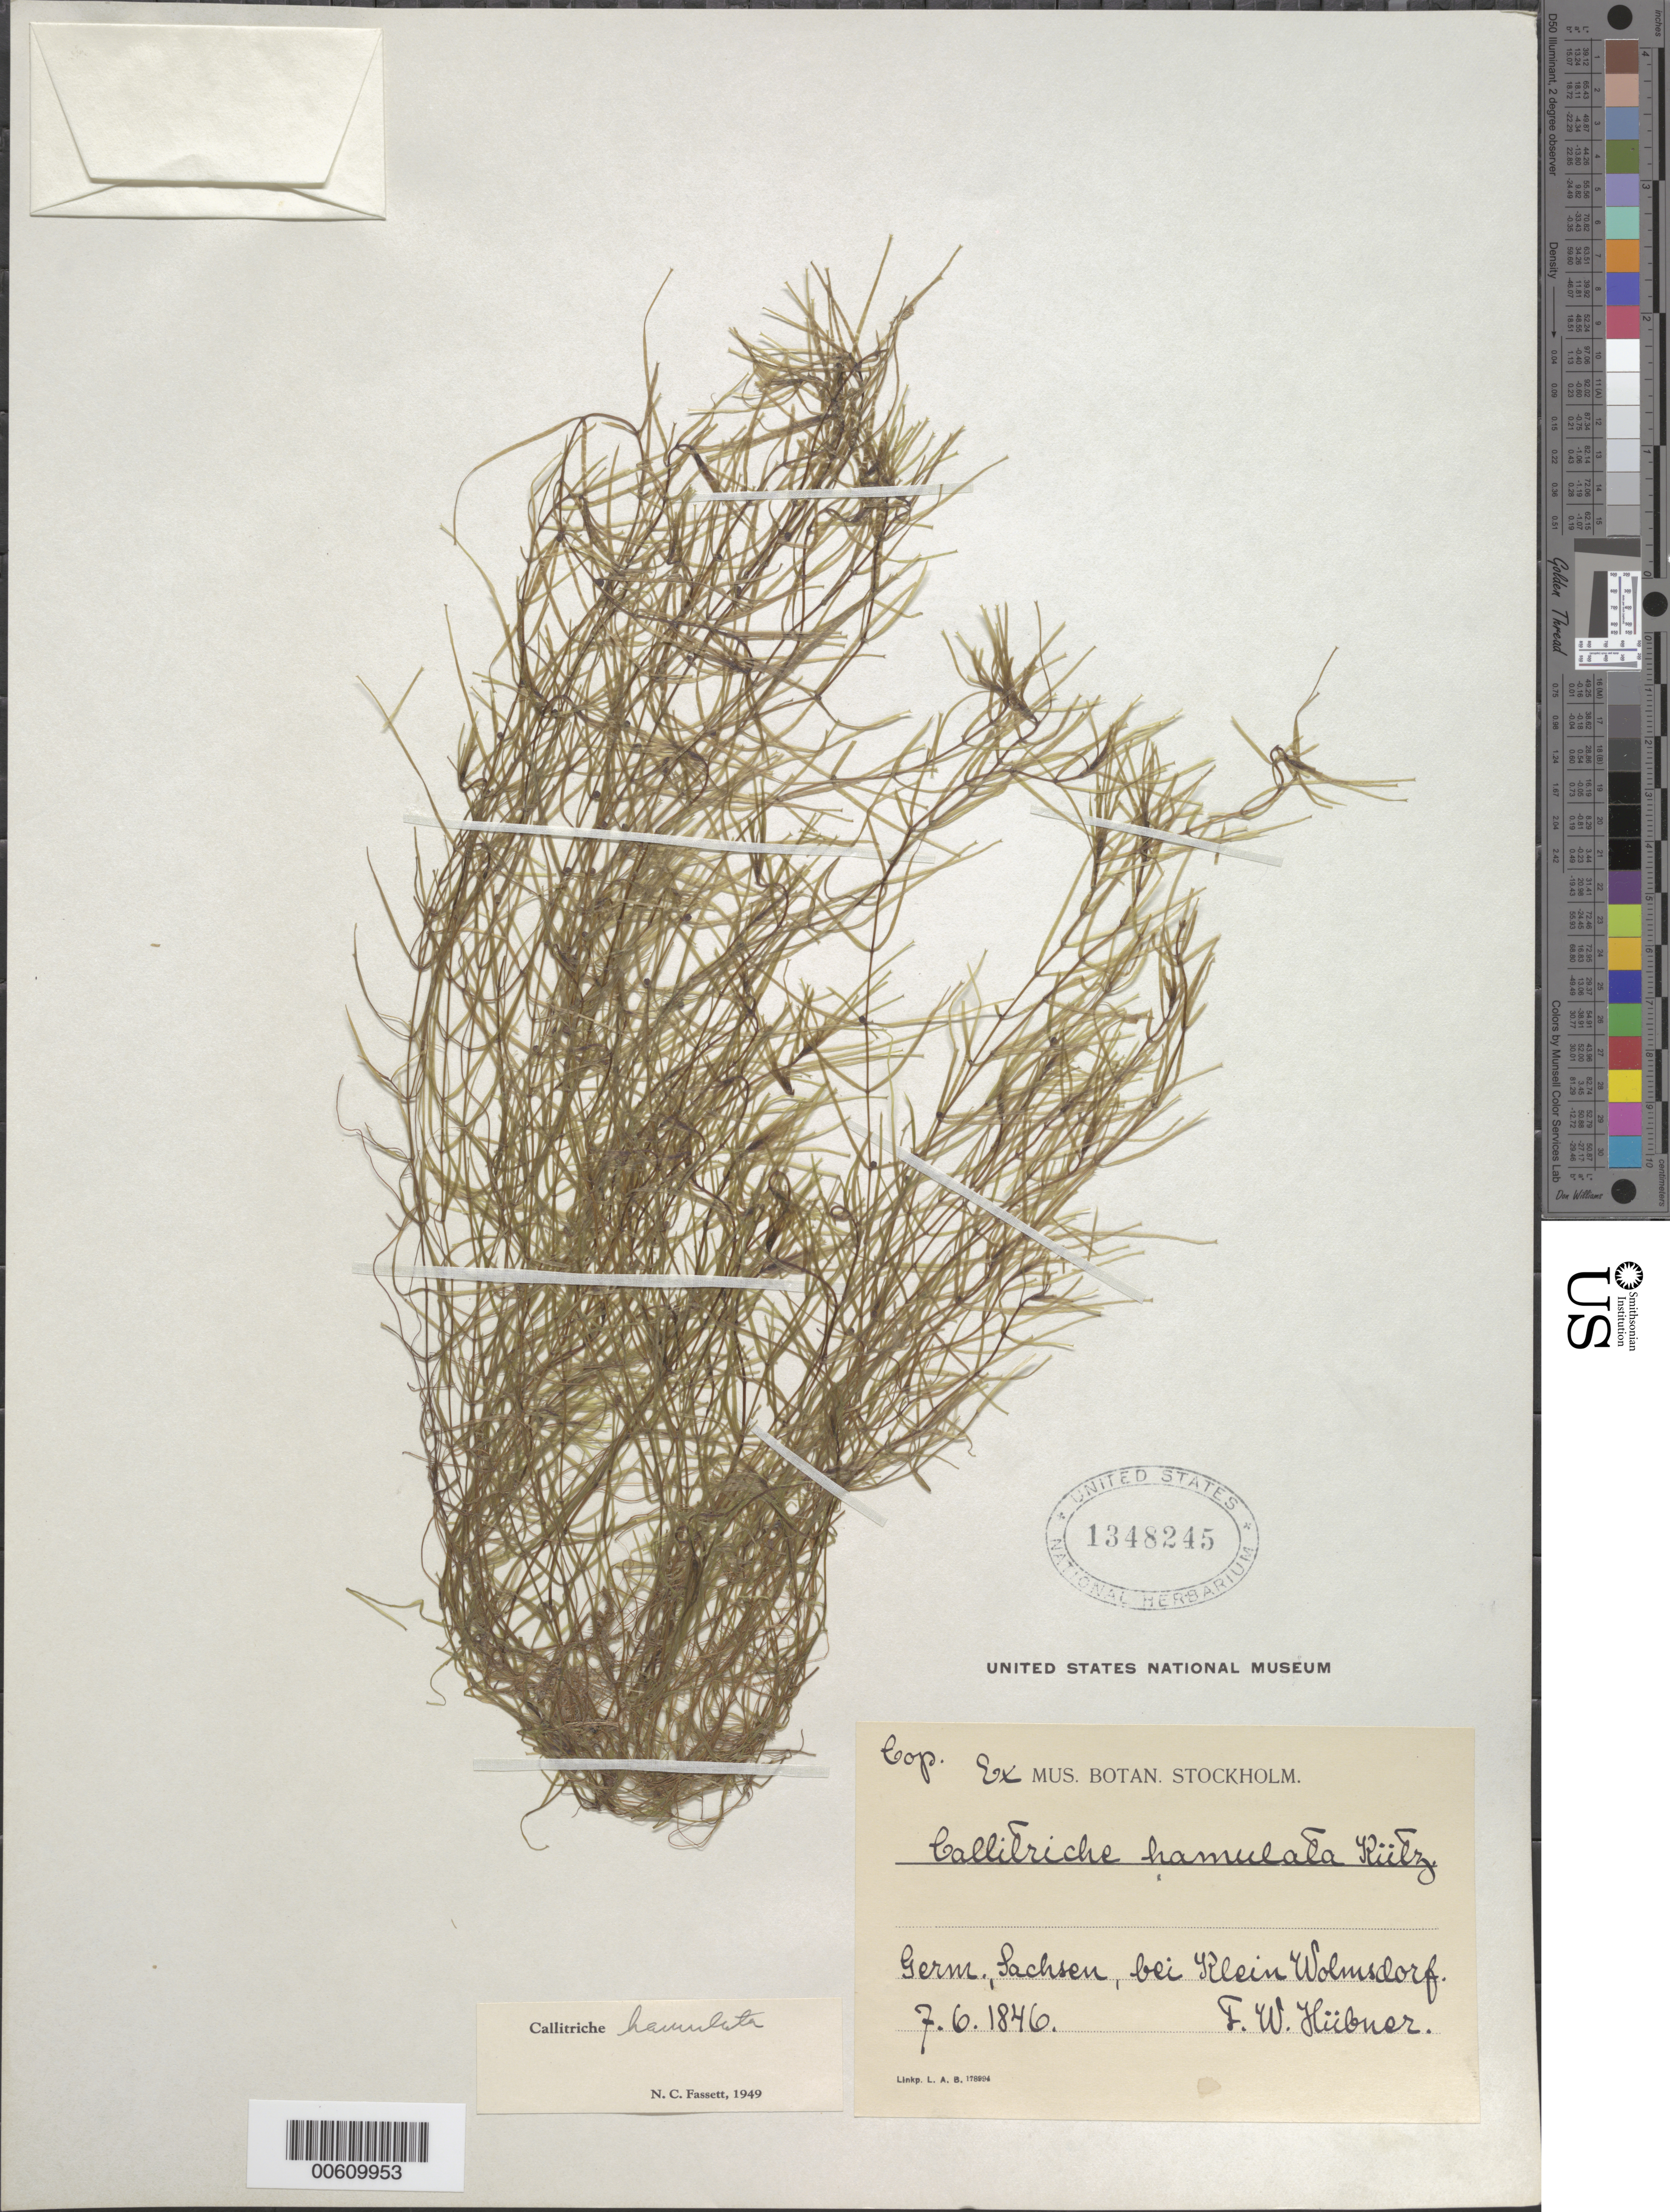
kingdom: Plantae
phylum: Tracheophyta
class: Magnoliopsida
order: Lamiales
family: Plantaginaceae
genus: Callitriche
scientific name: Callitriche hamulata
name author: Kütz. ex W.D.J. Koch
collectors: F. Hübner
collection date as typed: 07 Jun 1846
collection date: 1846-06-07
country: Germany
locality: Lachsen, near Kleinwolmsdorf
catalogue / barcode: US 1348245